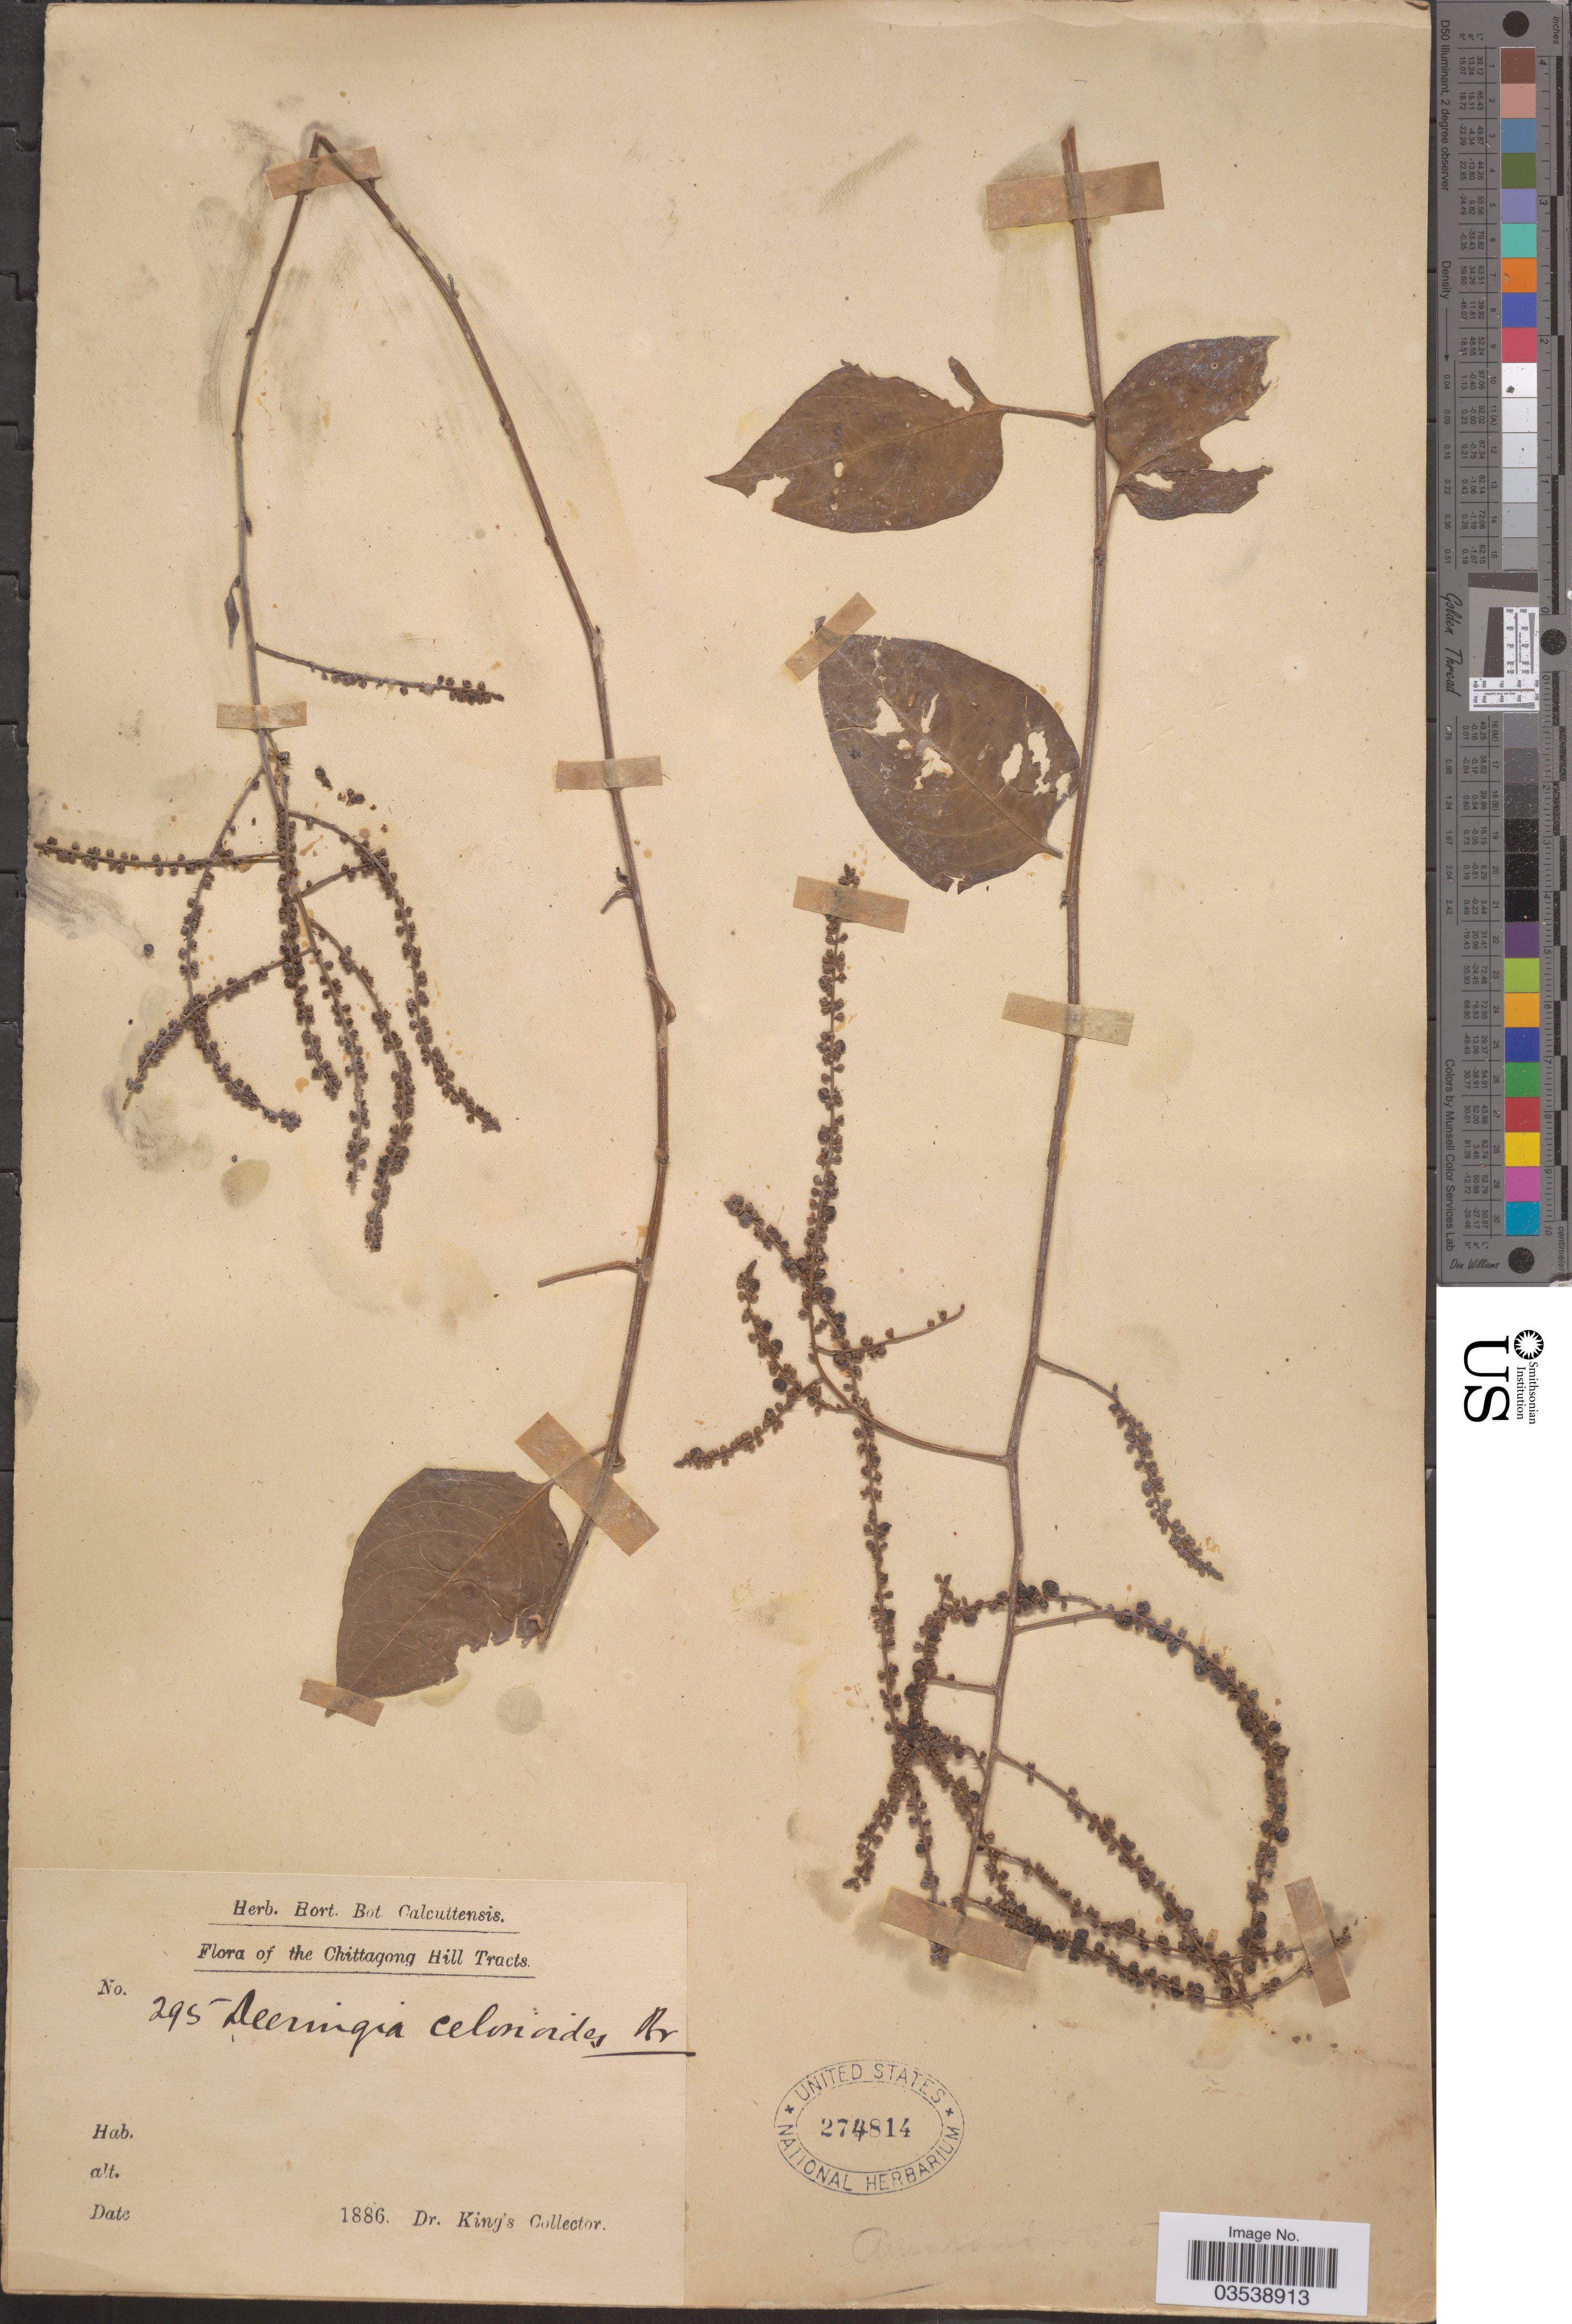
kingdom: Plantae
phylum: Tracheophyta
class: Magnoliopsida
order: Caryophyllales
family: Amaranthaceae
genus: Deeringia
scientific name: Deeringia amaranthoides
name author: (Lam.) Merr.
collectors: Dr. King's collector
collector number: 295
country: Bangladesh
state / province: Chittagong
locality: Chittagong Hill Tracts.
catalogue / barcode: US 274814